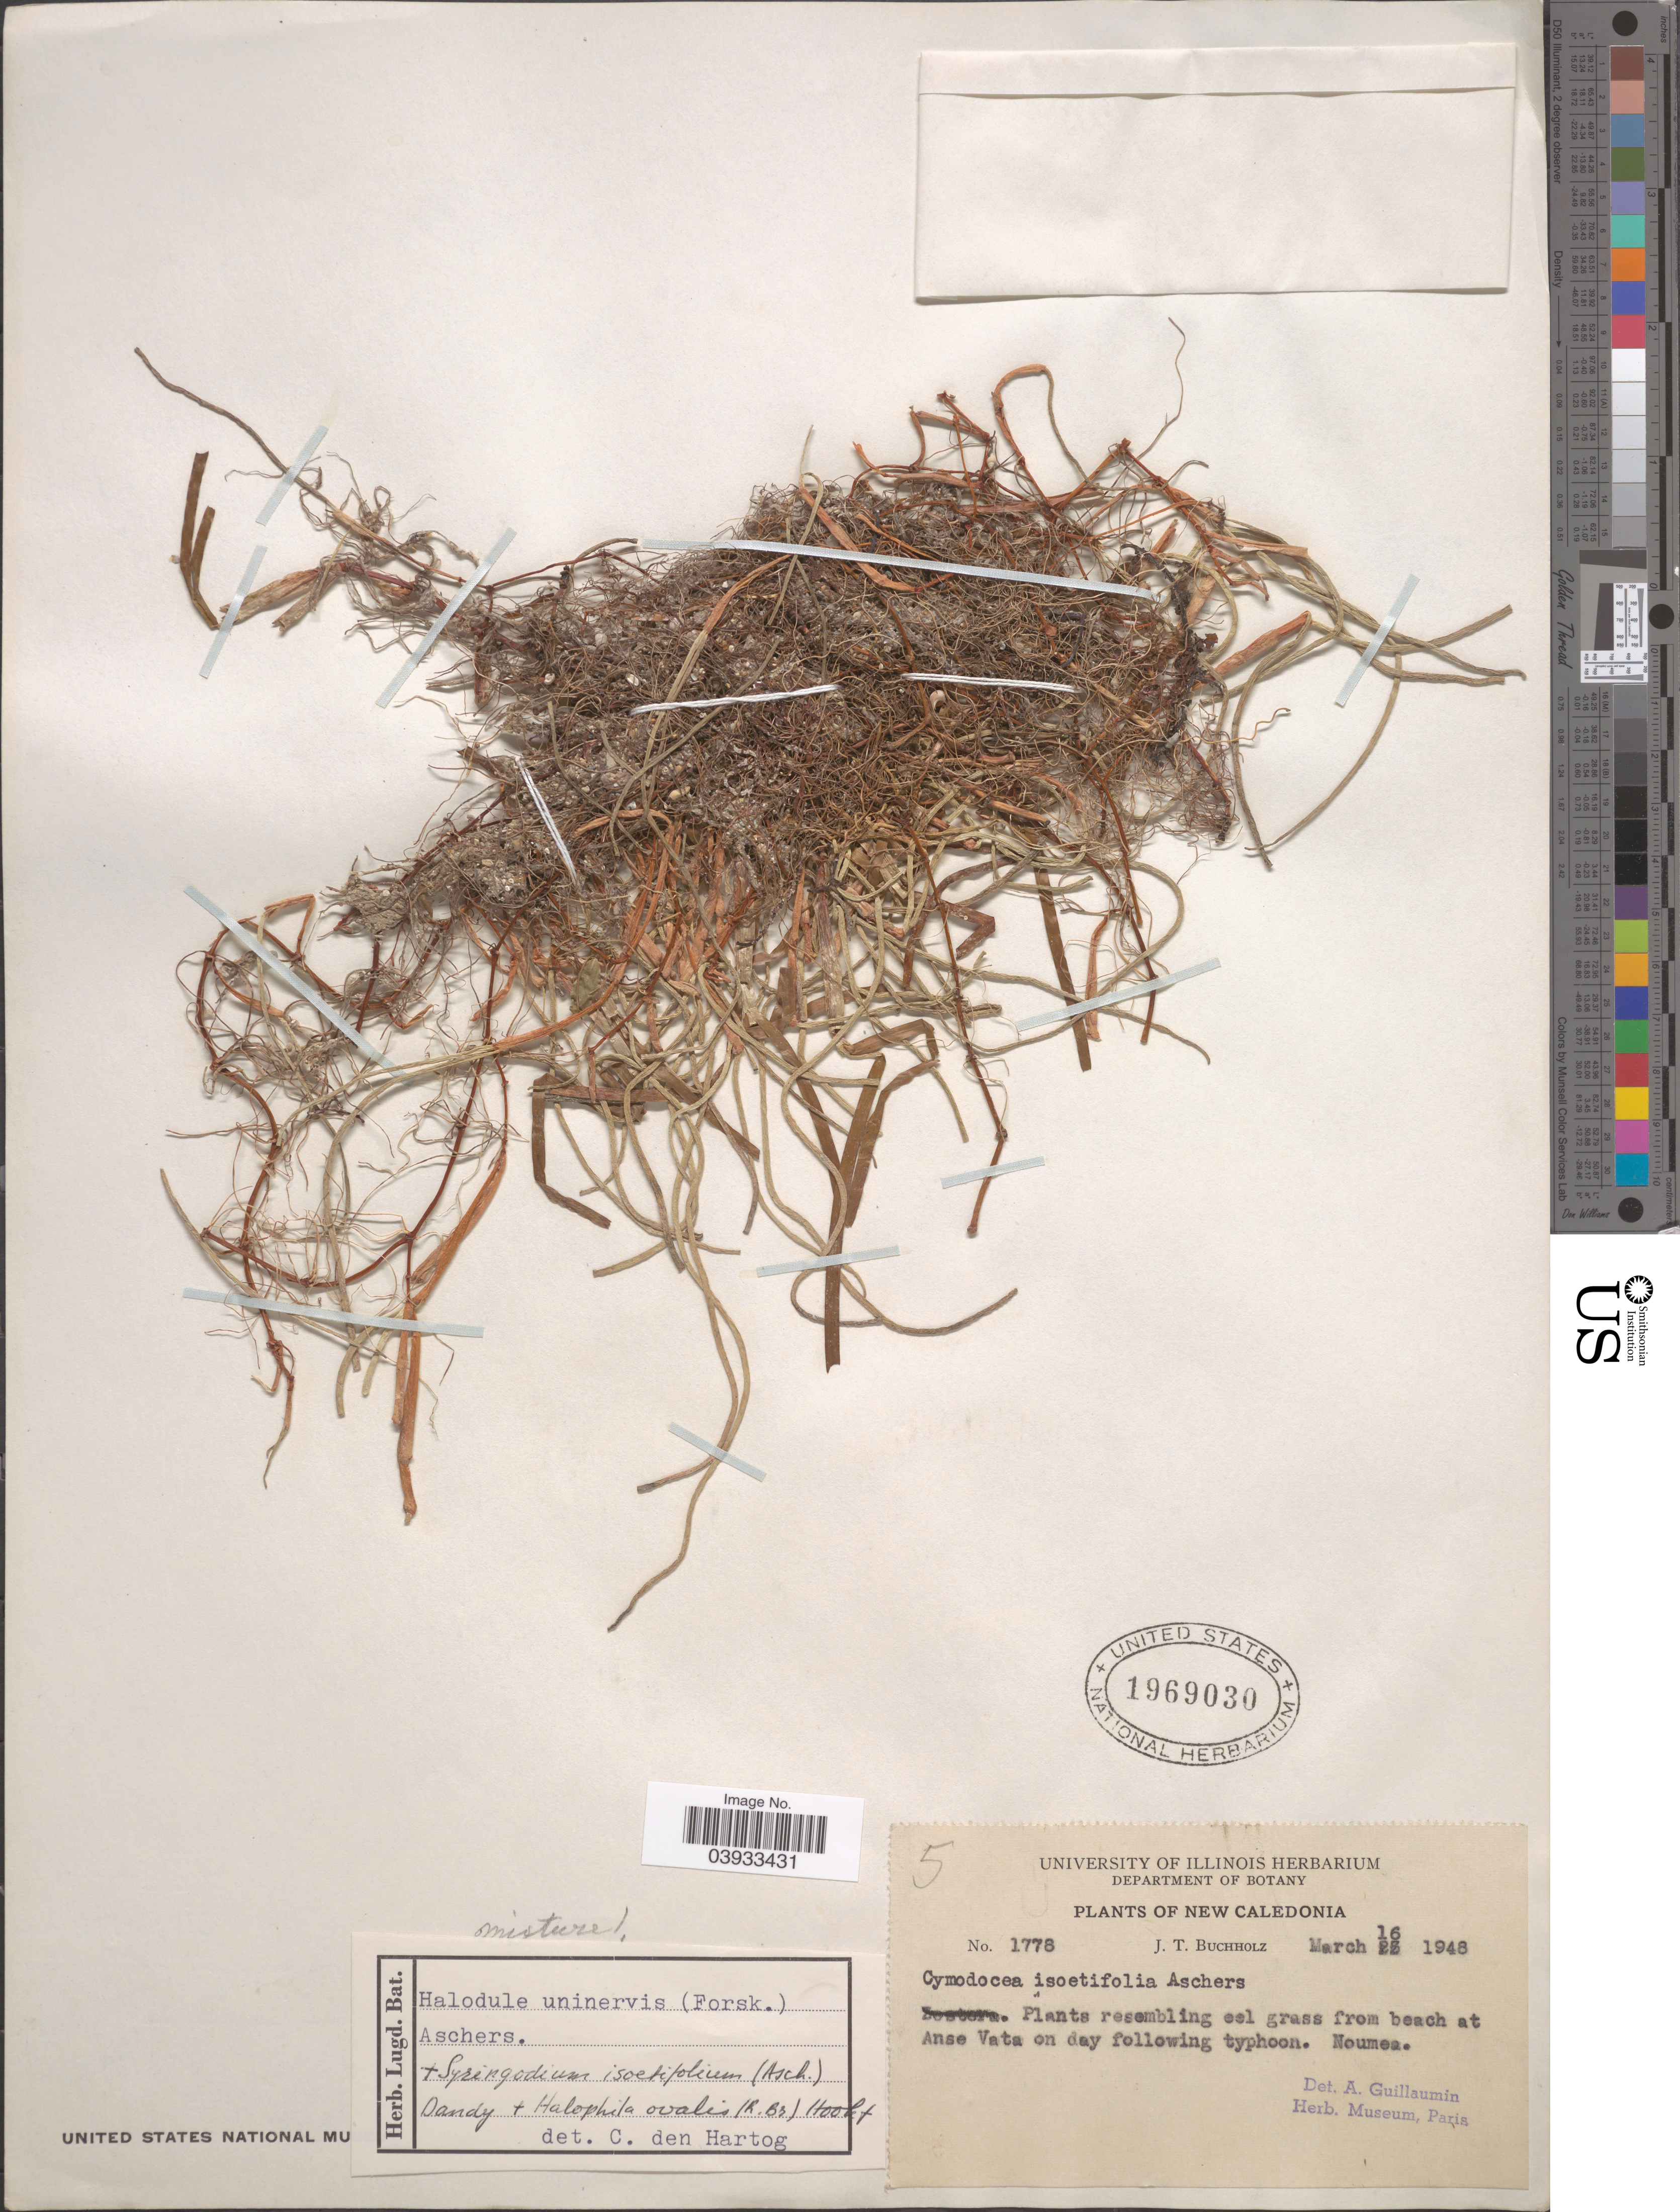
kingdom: Plantae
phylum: Tracheophyta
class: Liliopsida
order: Alismatales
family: Cymodoceaceae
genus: Halodule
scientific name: Halodule uninervis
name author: (Forssk.) Asch.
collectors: J. T. Buchholz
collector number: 1778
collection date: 1948-03-16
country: New Caledonia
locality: Noumea.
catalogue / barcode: US 1969030